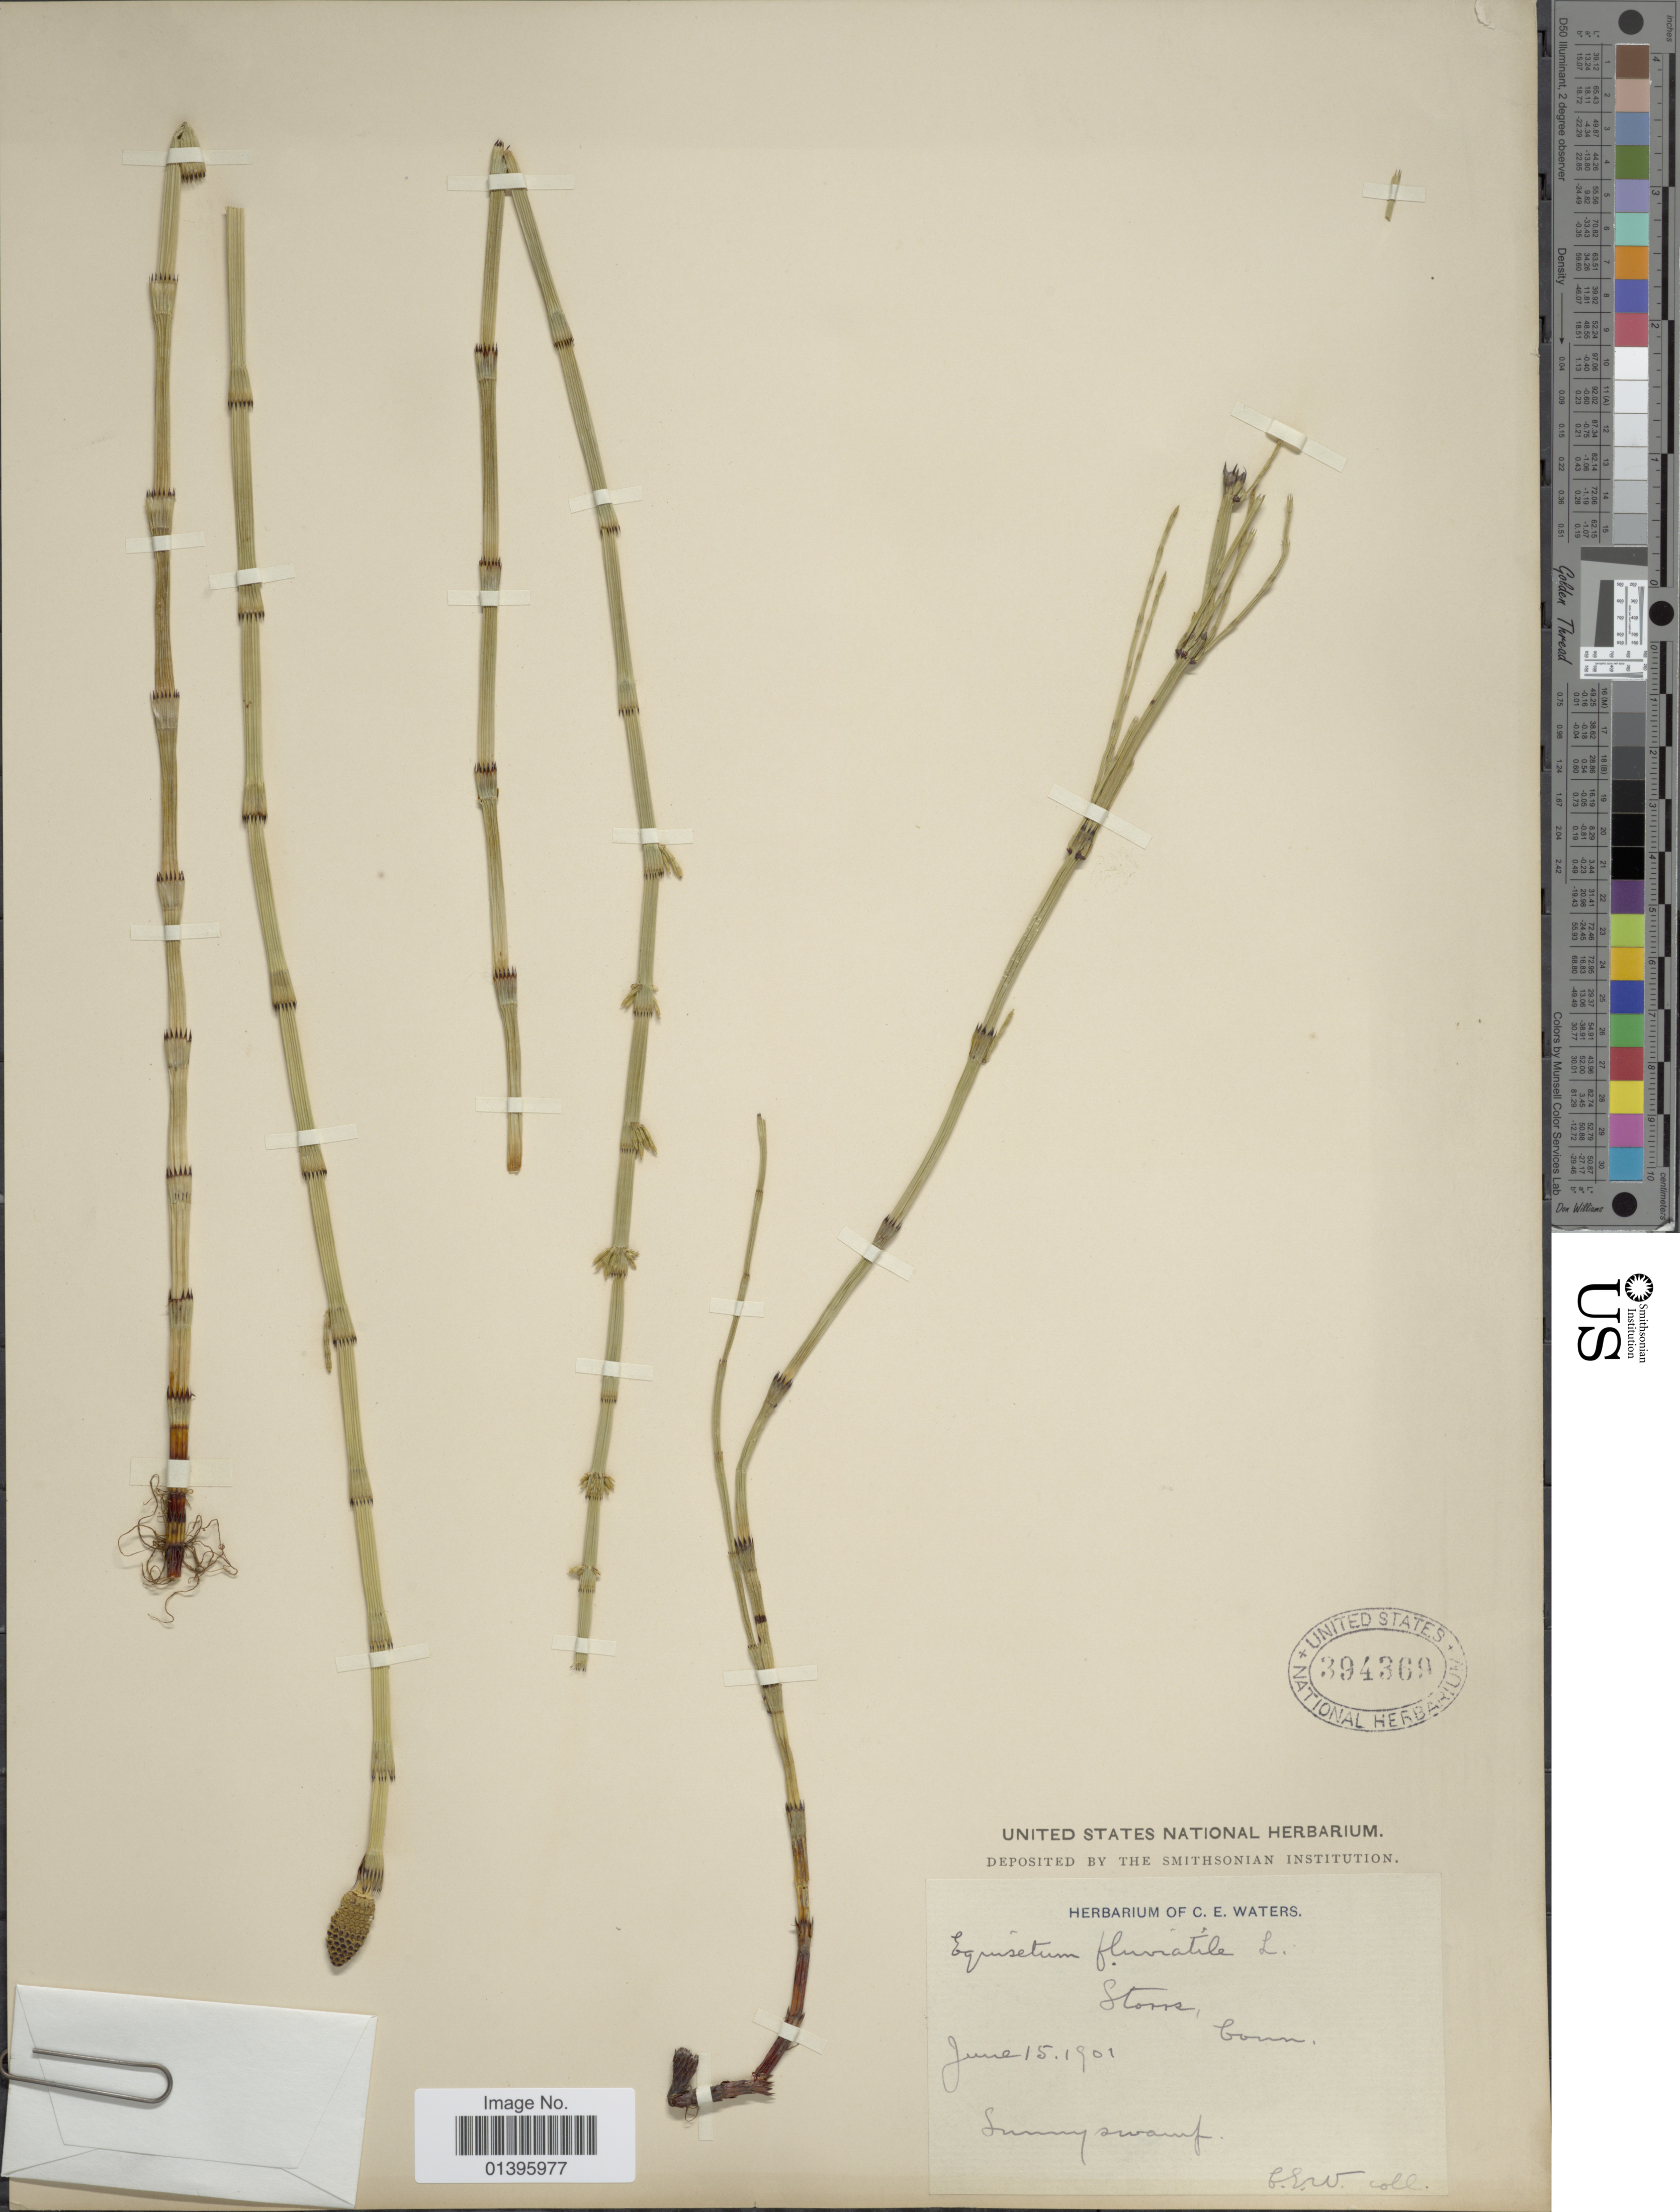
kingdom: Plantae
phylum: Tracheophyta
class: Polypodiopsida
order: Equisetales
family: Equisetaceae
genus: Equisetum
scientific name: Equisetum fluviatile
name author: L.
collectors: C. Waters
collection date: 1901-06-15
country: United States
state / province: Connecticut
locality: Storrs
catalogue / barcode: US 394369